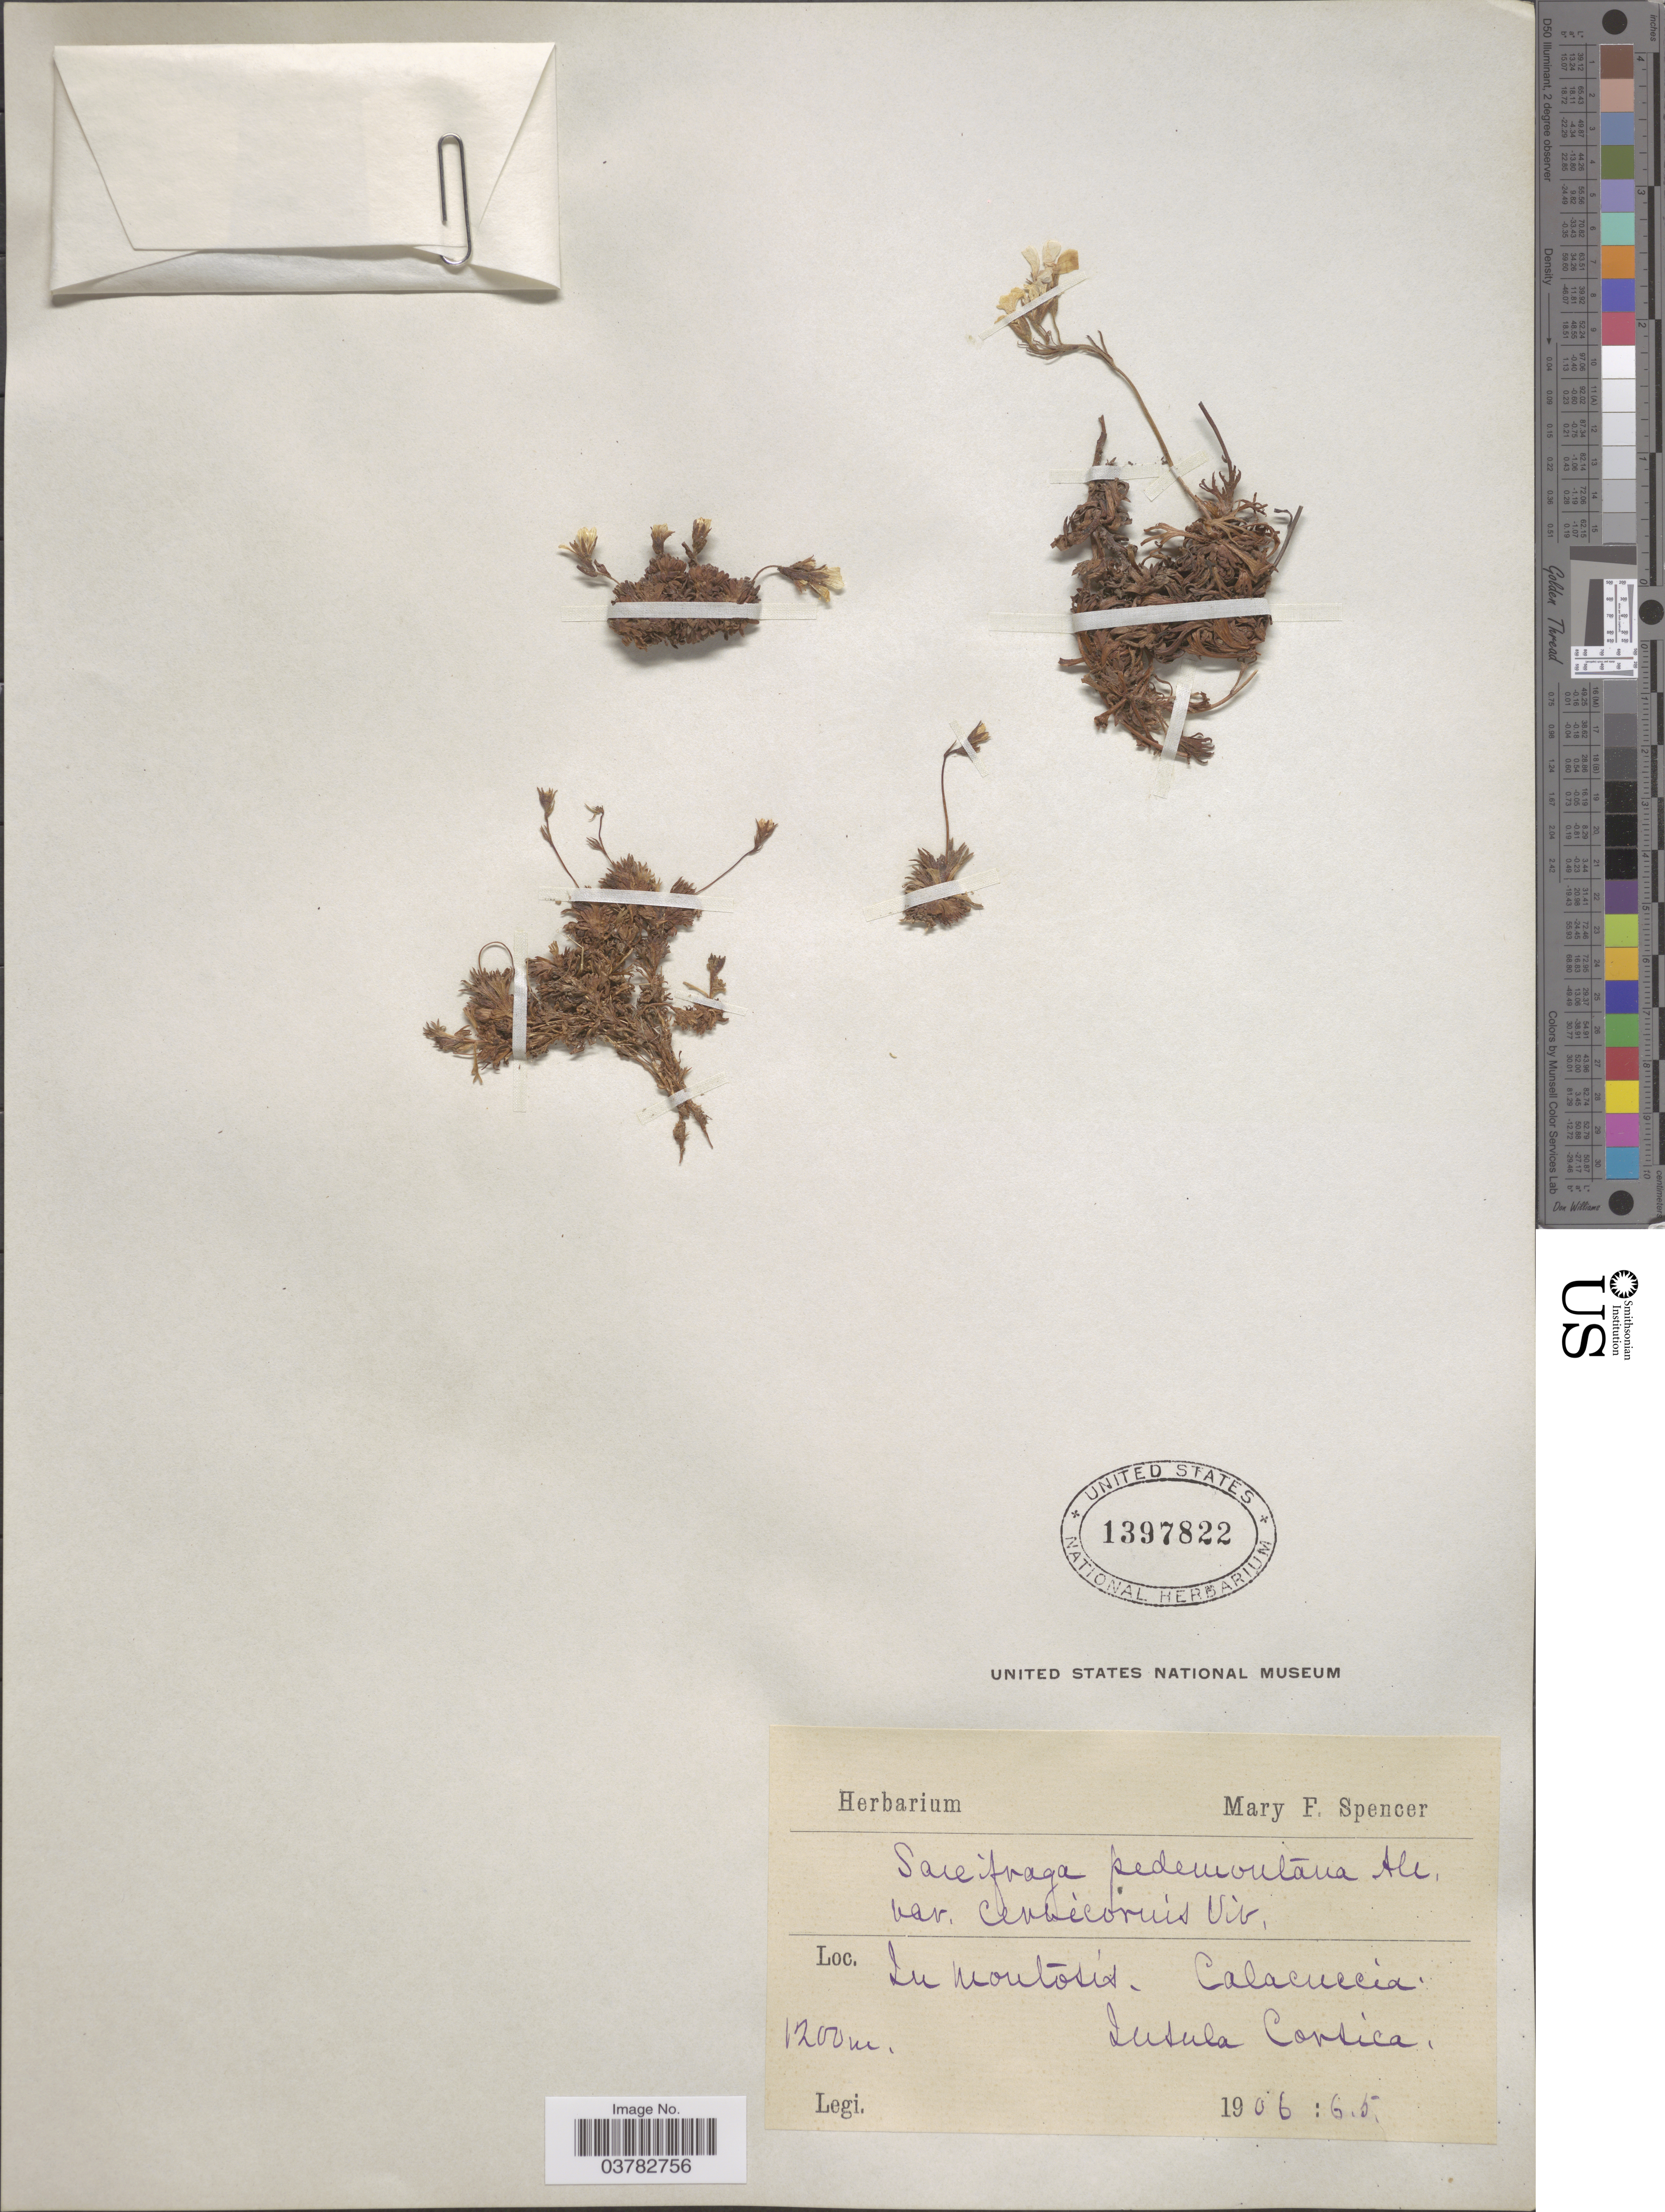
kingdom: Plantae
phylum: Tracheophyta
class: Magnoliopsida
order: Saxifragales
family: Saxifragaceae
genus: Saxifraga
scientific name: Saxifraga pedemontana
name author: All.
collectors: M. Spencer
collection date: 1906-06-05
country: France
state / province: Corsica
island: Corse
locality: In montosis- Calacuecia. Insula Corsica.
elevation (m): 1200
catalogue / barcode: US 1397822